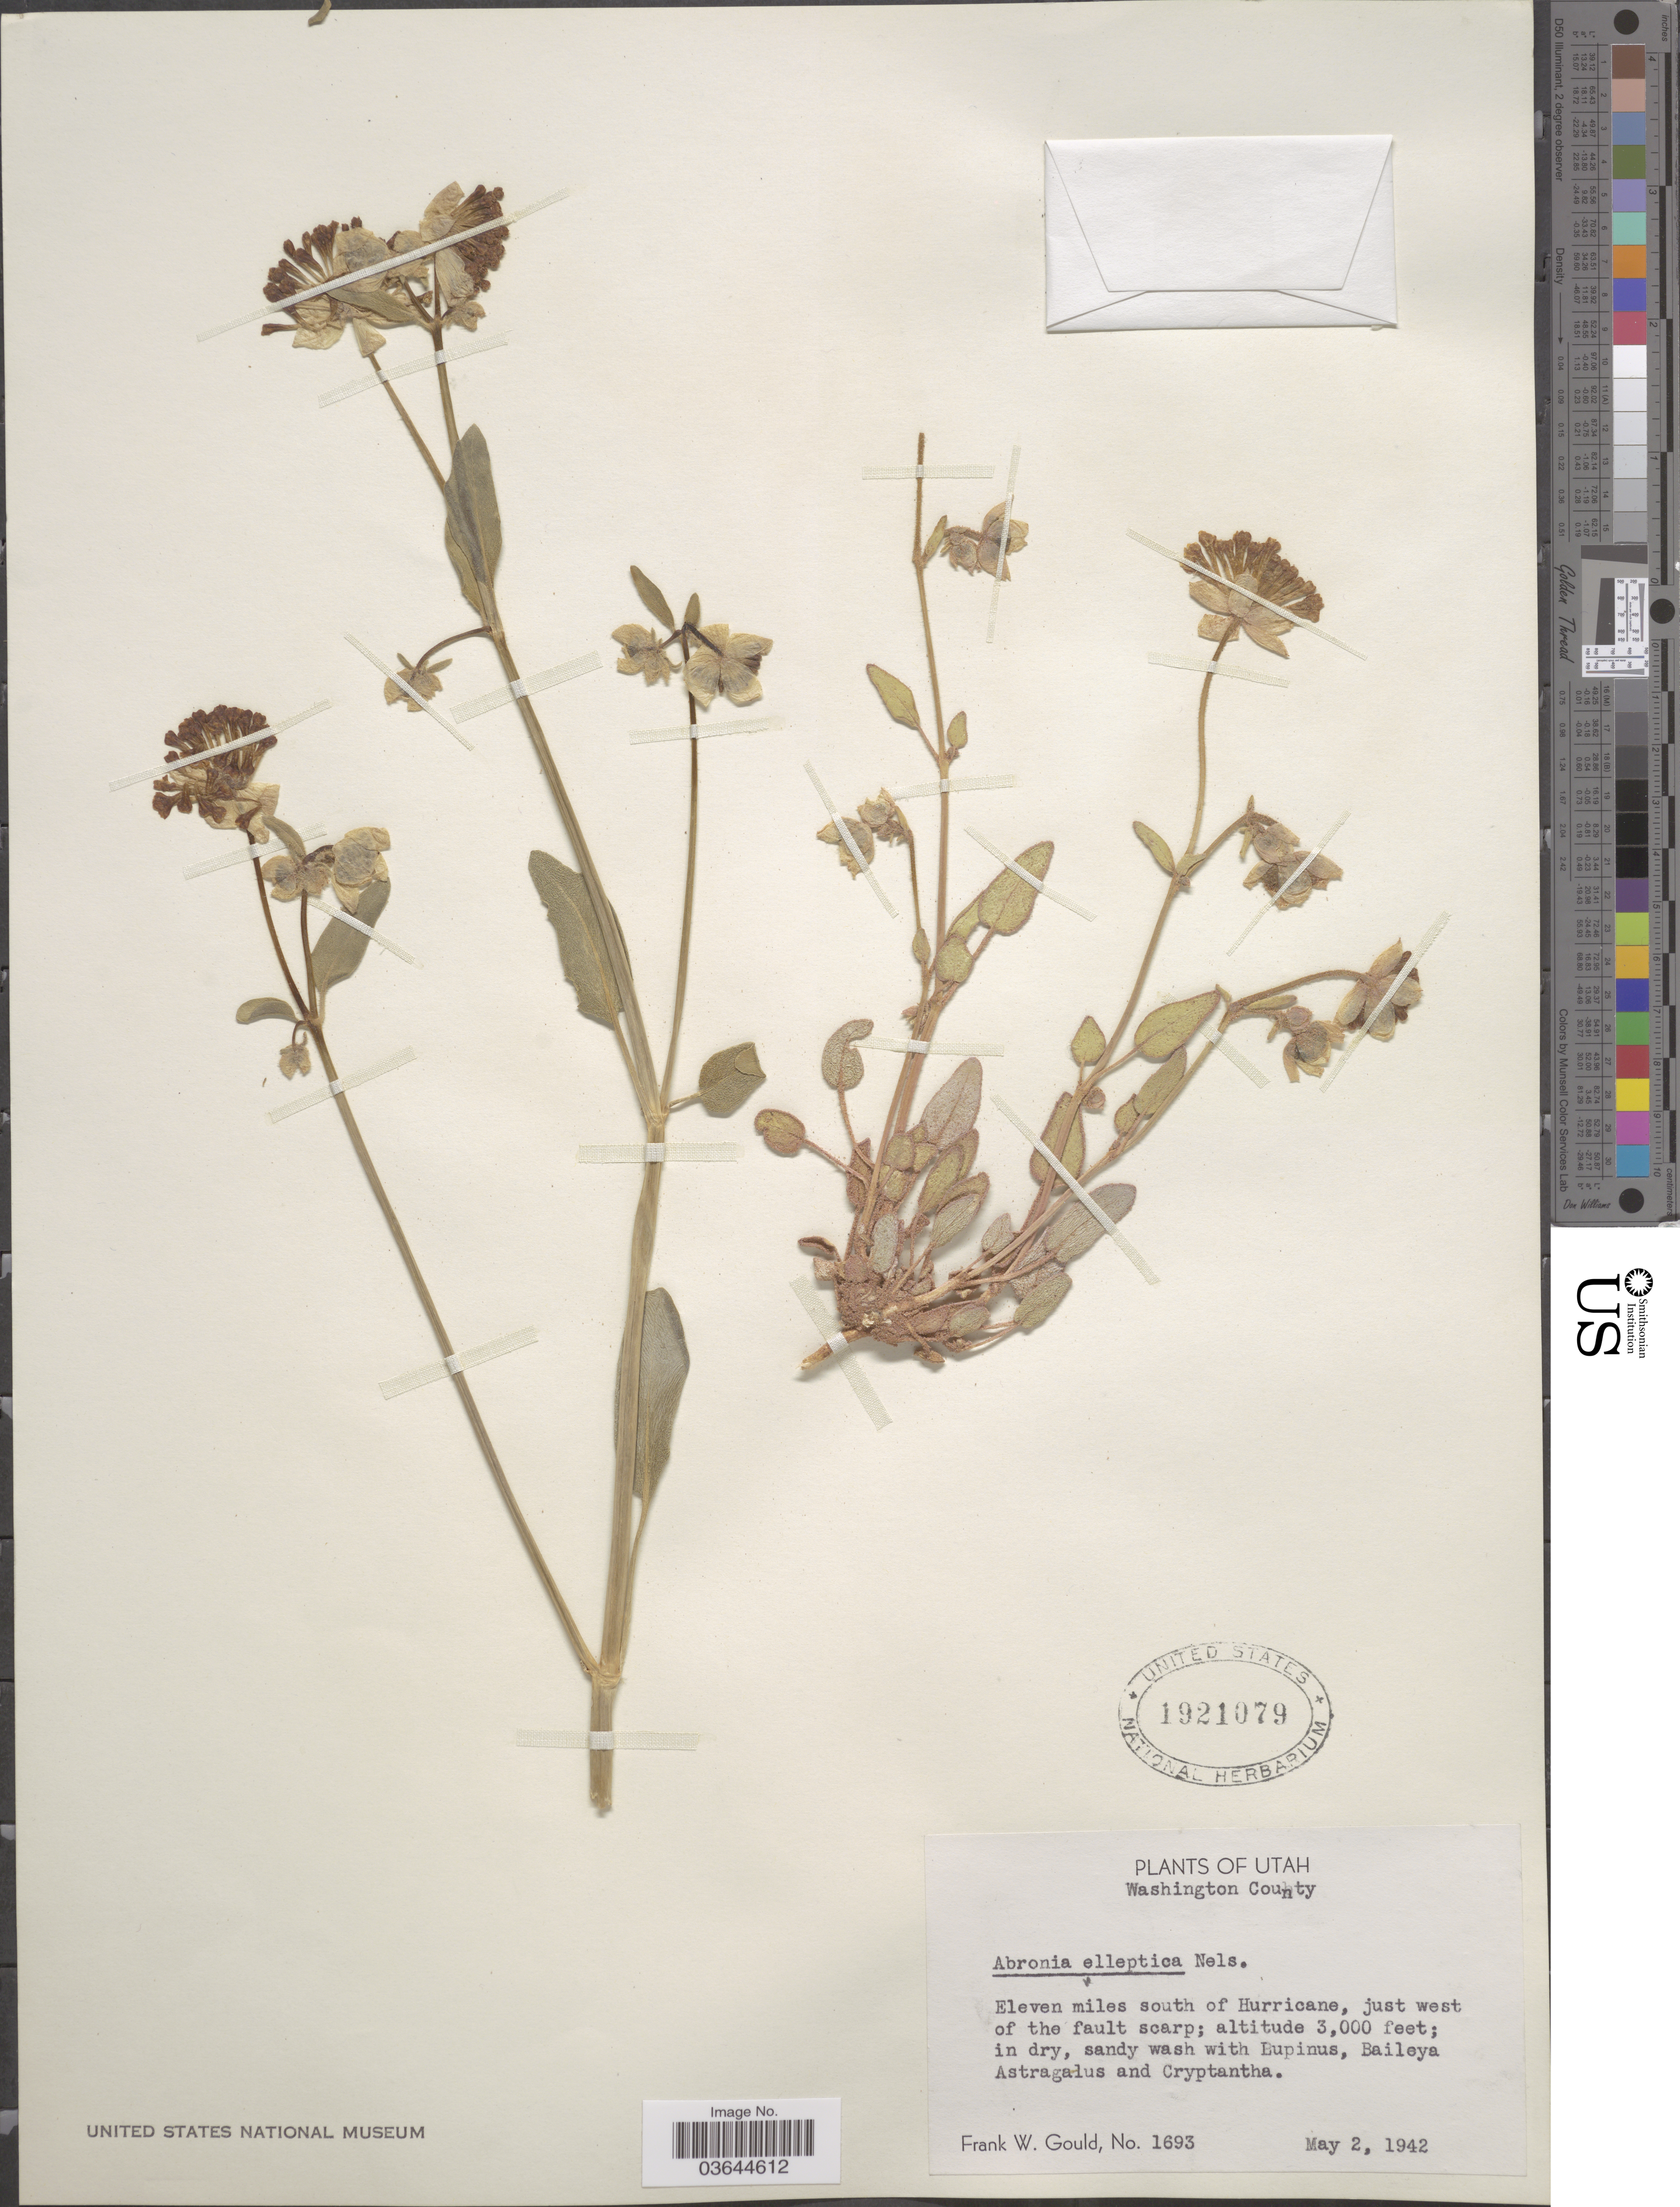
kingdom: Plantae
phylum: Tracheophyta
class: Magnoliopsida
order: Caryophyllales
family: Nyctaginaceae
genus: Abronia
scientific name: Abronia elliptica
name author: A. Nelson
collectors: F. W. Gould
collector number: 1693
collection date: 1942-05-02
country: United States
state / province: Utah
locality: Washington County. Eleven miles south of Hurricane, just west of the fault scarp.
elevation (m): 914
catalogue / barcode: US 1921079